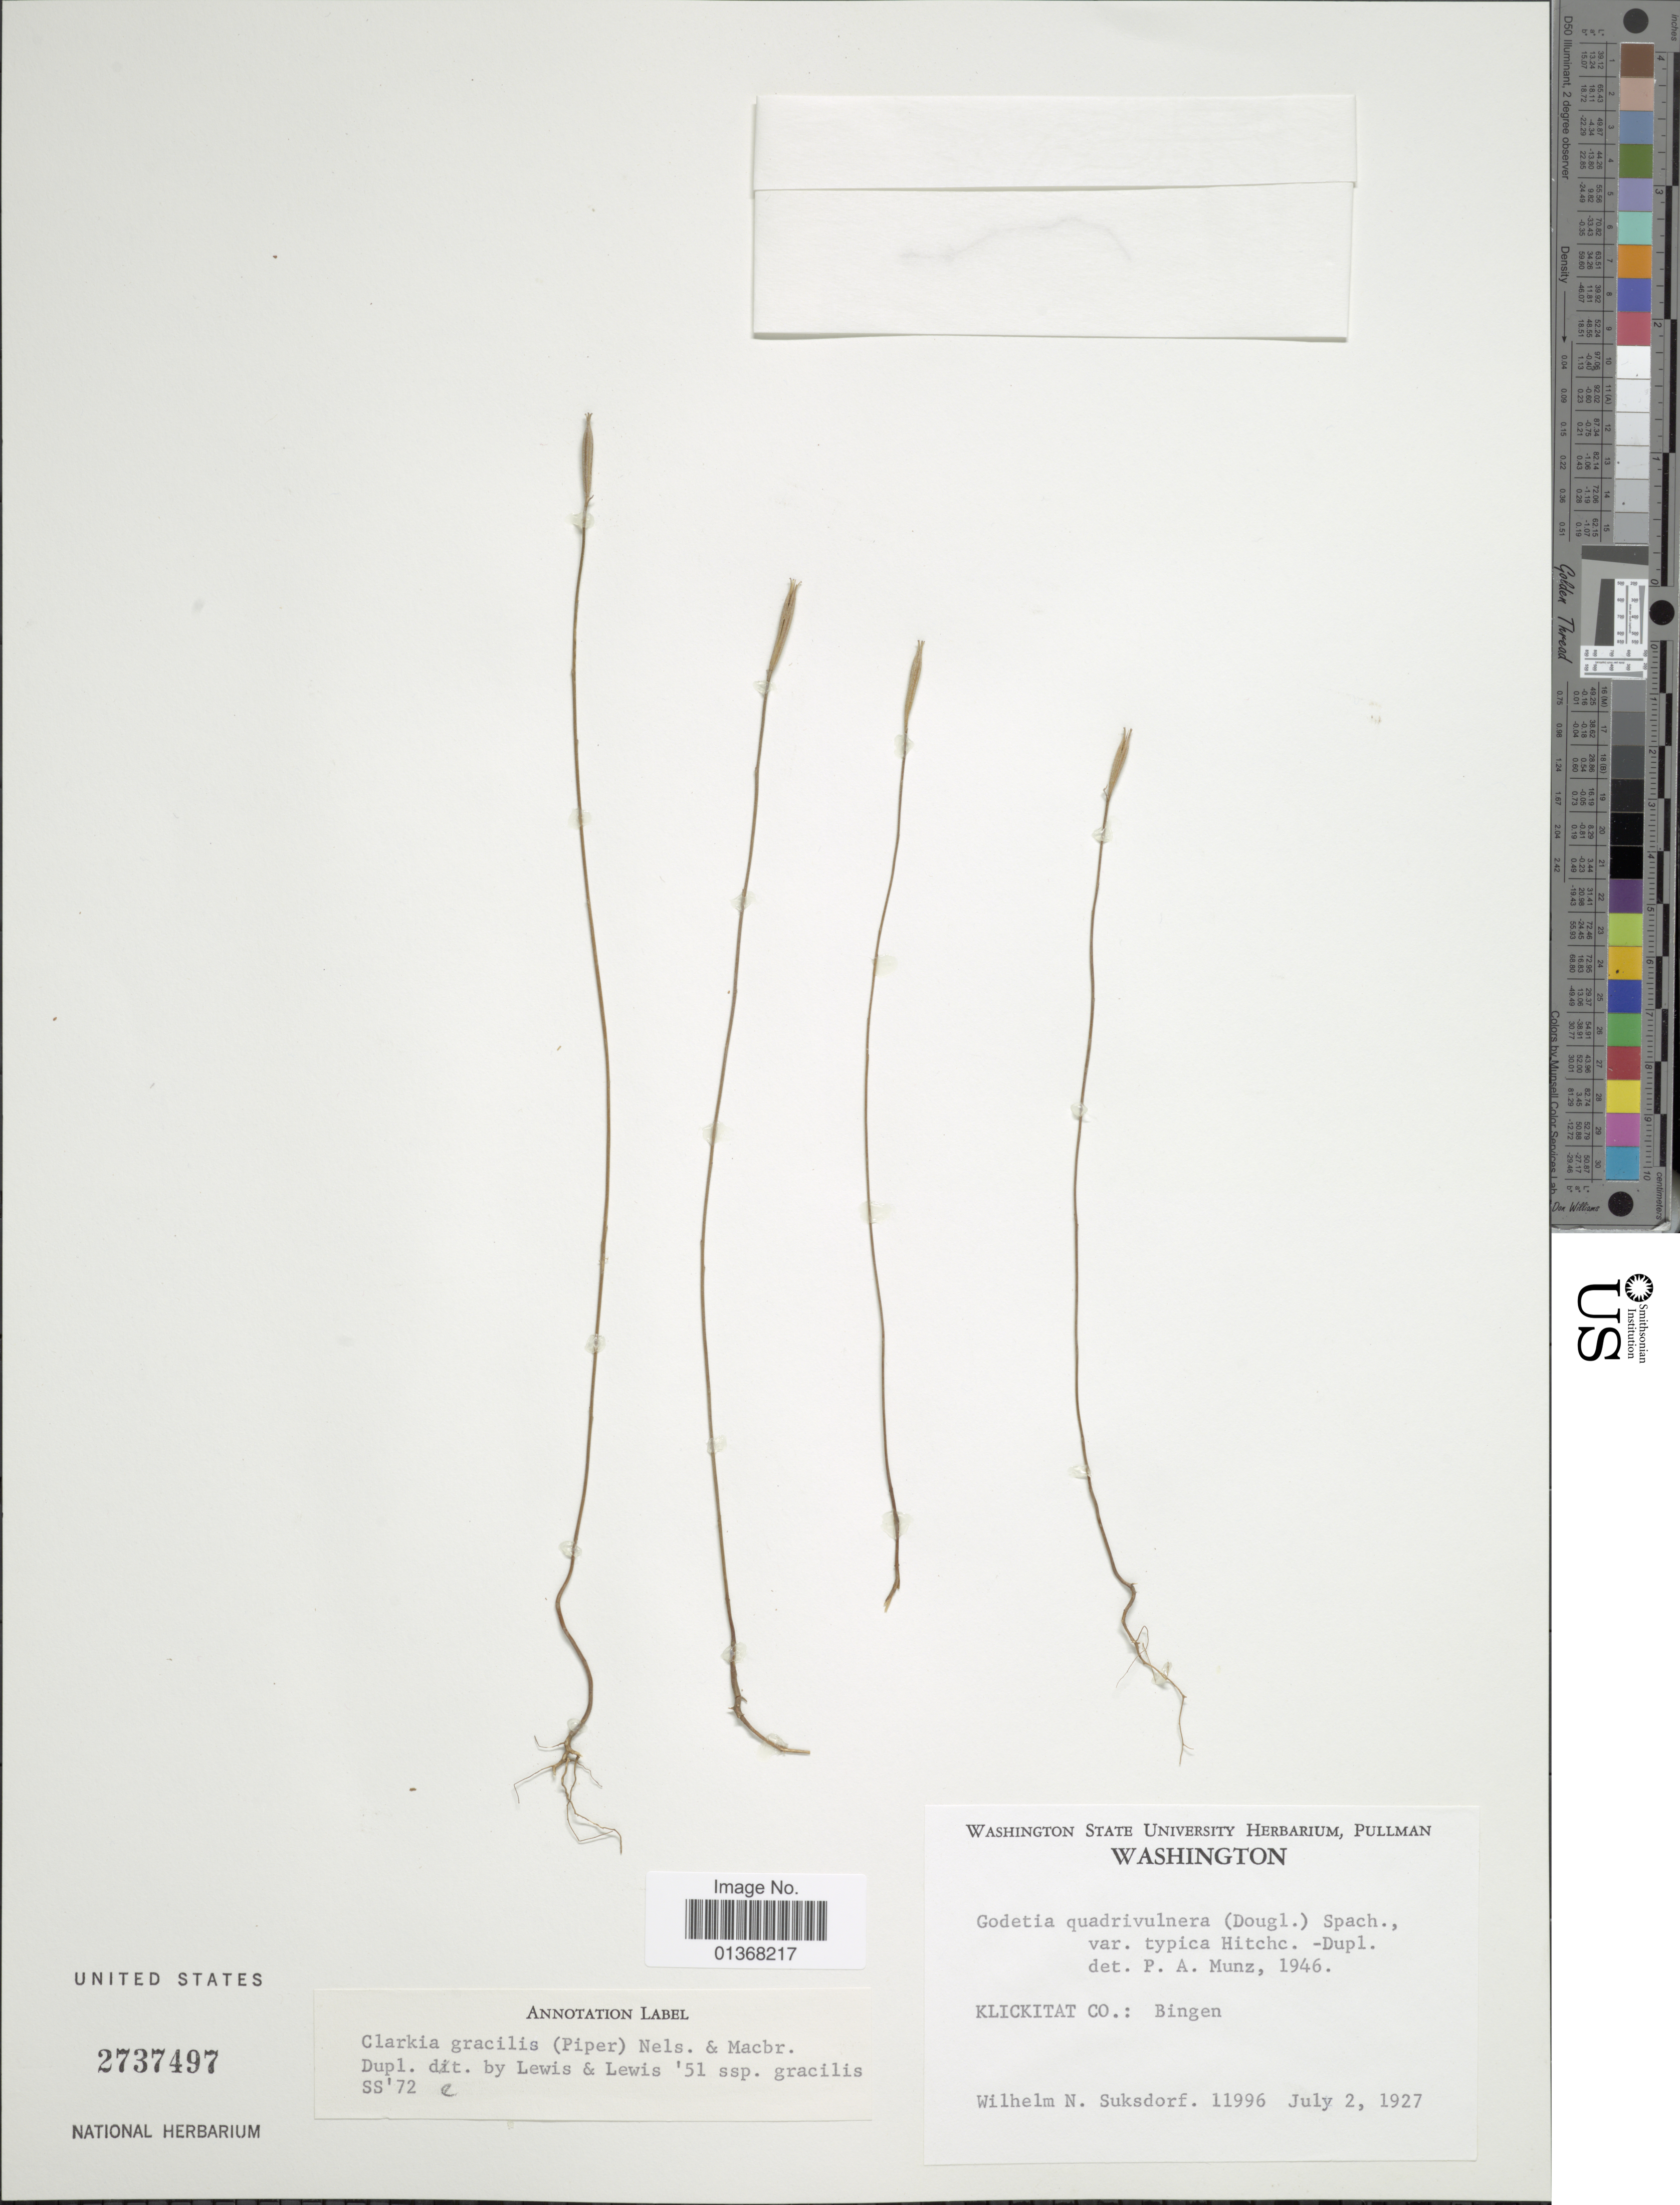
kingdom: Plantae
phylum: Tracheophyta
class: Magnoliopsida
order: Myrtales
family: Onagraceae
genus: Clarkia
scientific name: Clarkia pulchella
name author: Pursh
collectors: W. N. Suksdorf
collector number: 11996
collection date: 1927-07-02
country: United States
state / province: Washington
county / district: Klickitat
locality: Klickitat Co.: Bingen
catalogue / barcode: US 2737497